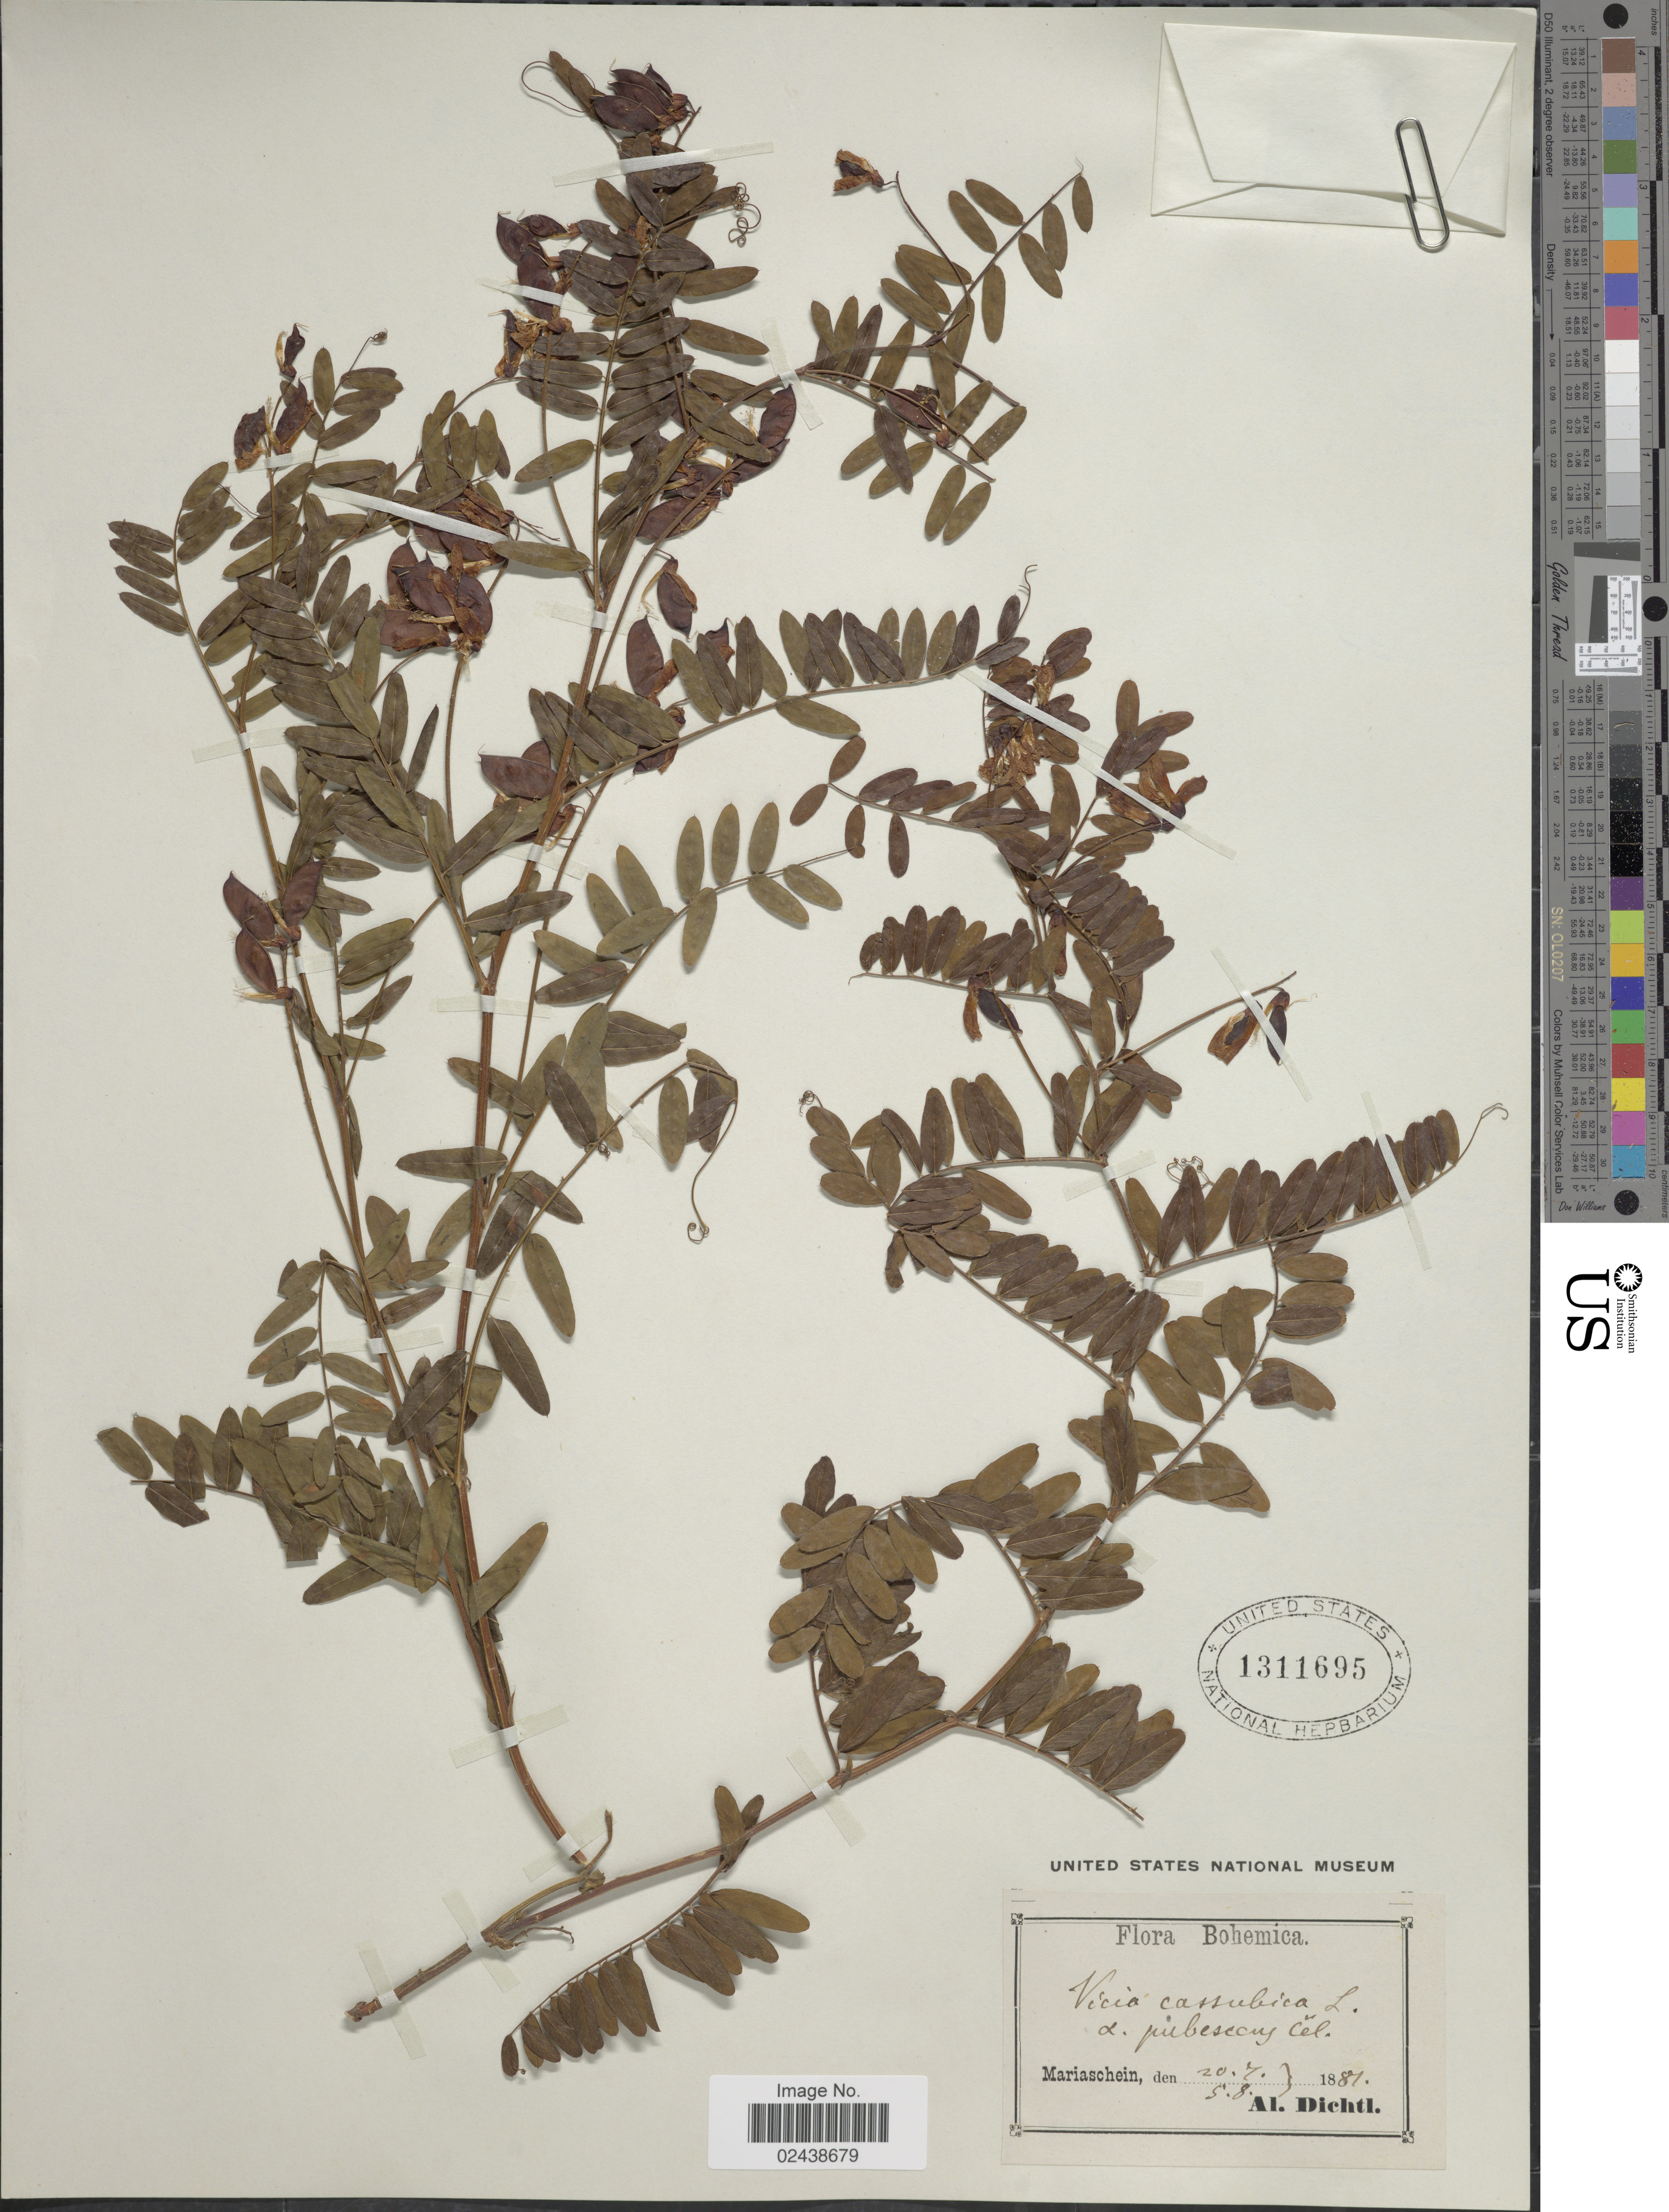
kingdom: Plantae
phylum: Tracheophyta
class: Magnoliopsida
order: Fabales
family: Fabaceae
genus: Vicia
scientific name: Vicia cassubica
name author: L.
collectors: A. Dichtl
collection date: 1887-07-20/1887-08-05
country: Czechia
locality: Bohemica. Mariaschein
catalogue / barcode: US 1311695